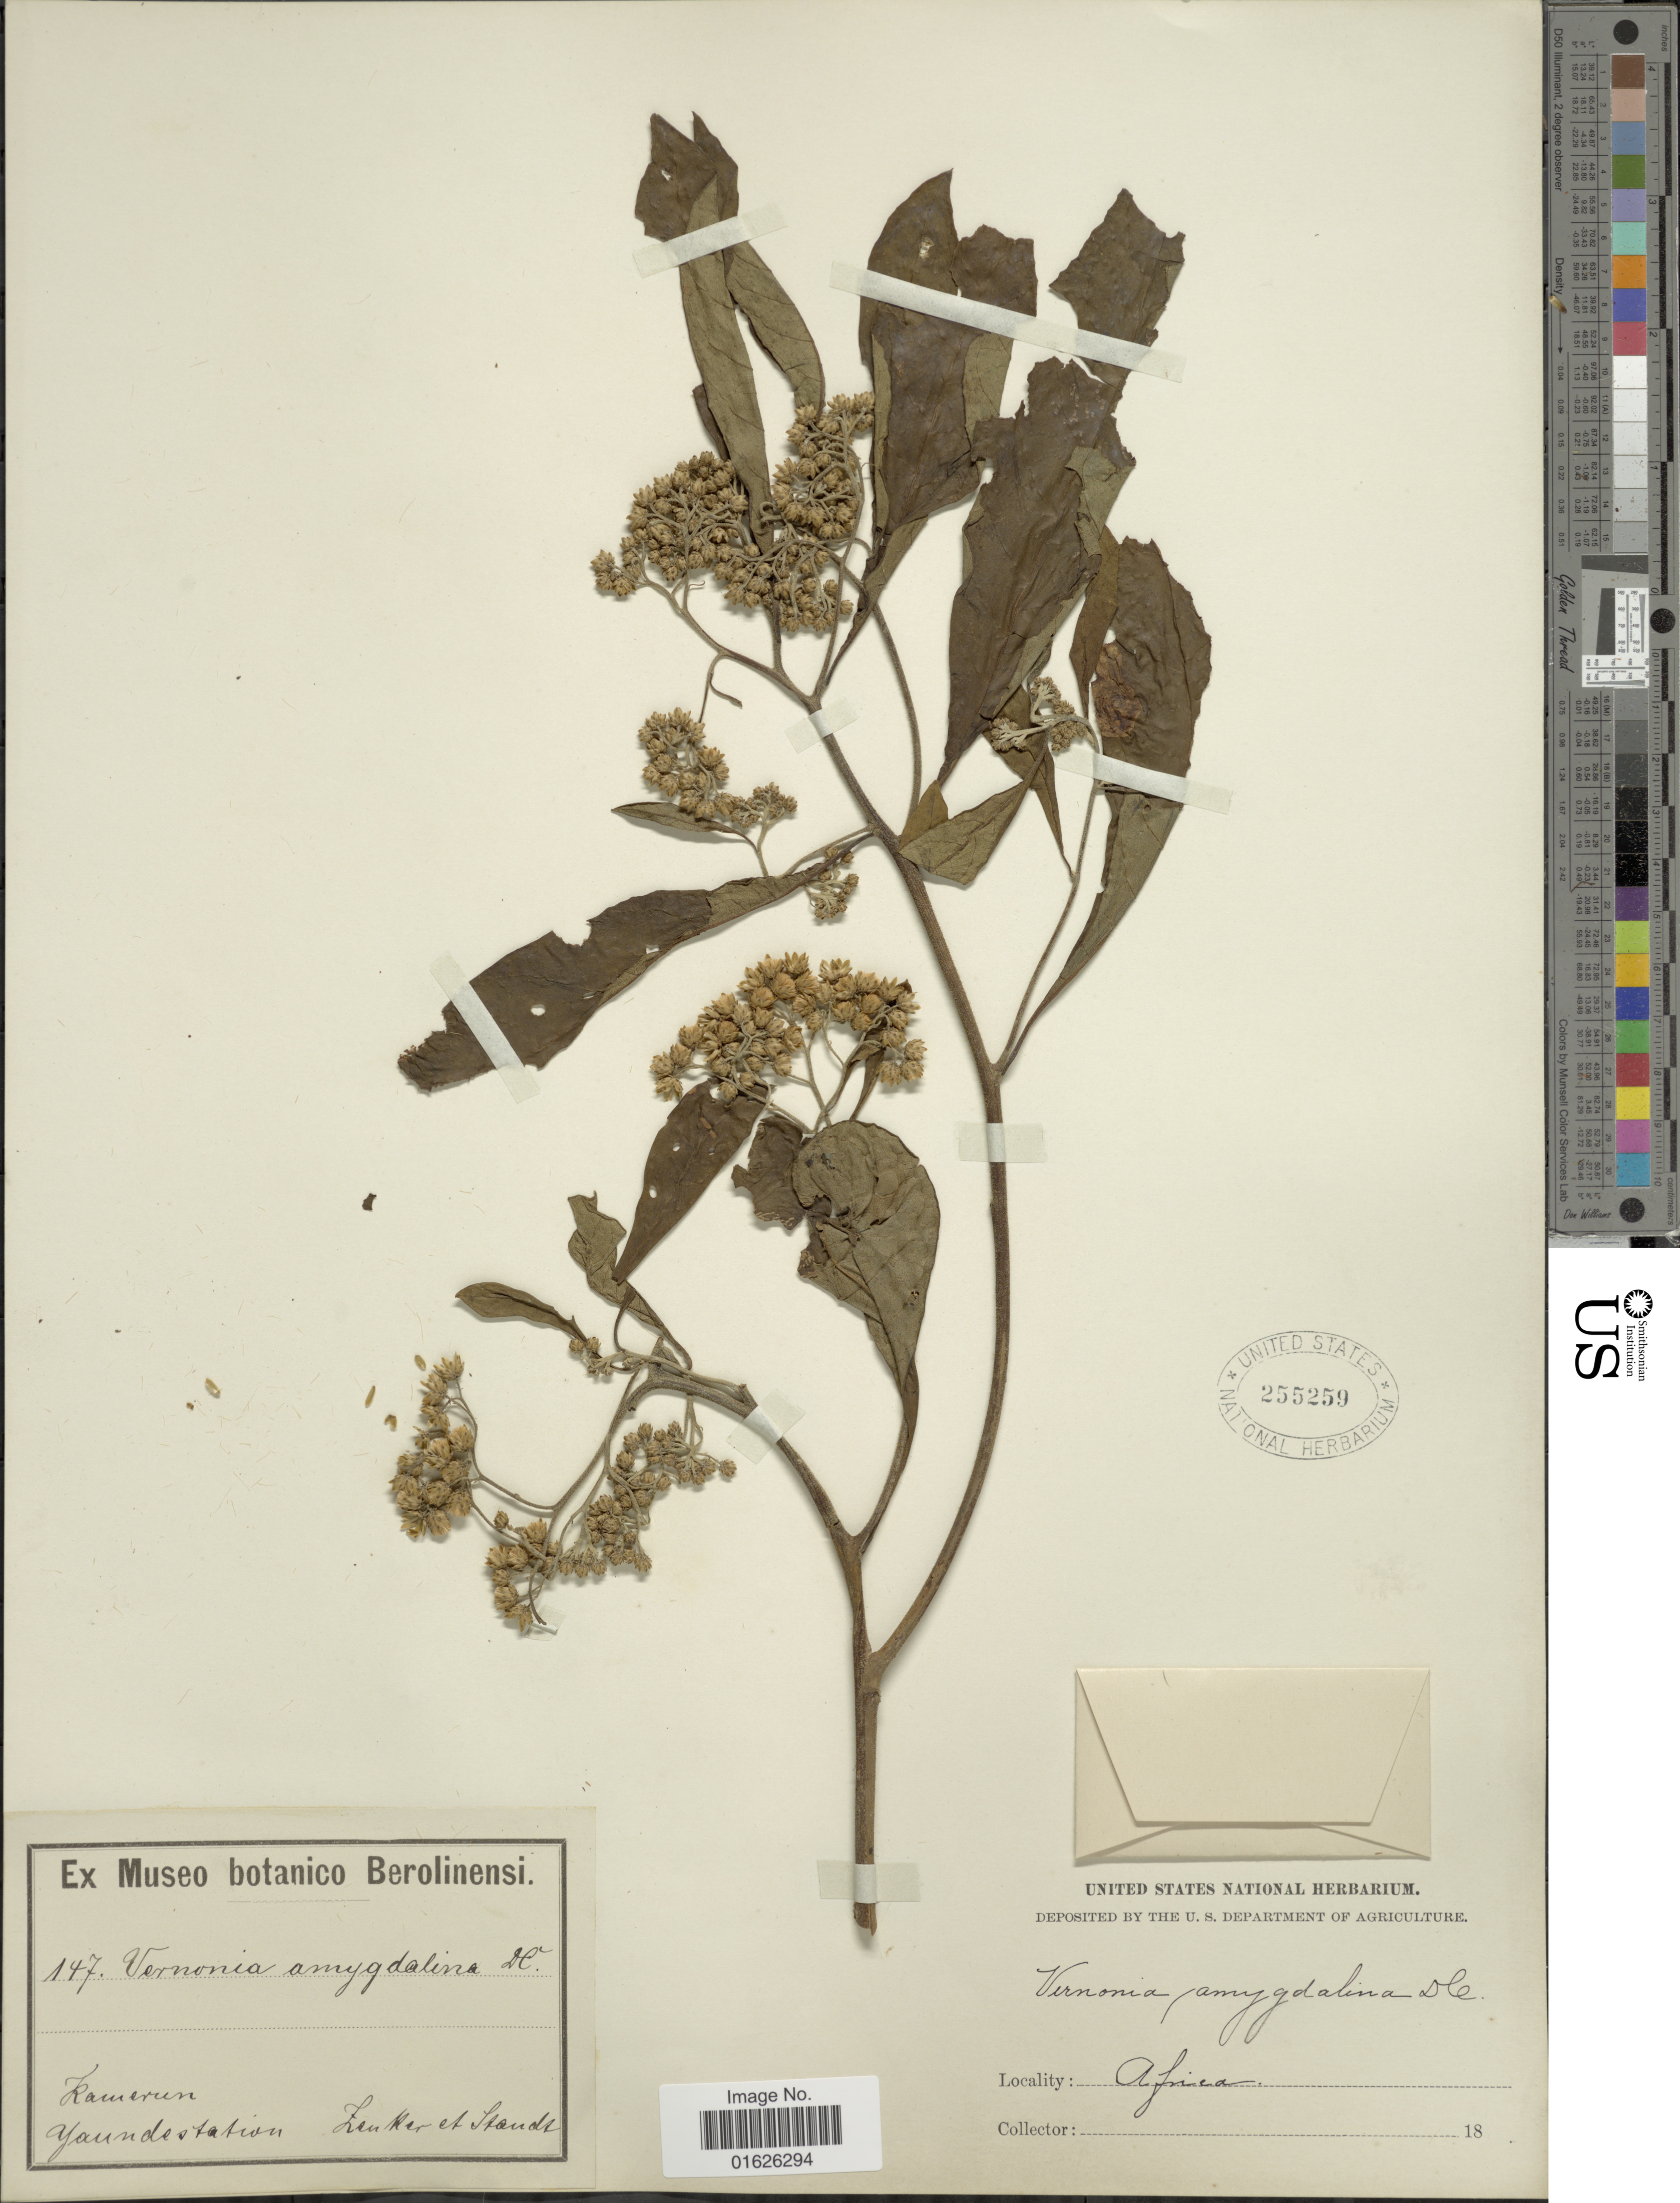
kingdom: Plantae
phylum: Tracheophyta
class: Magnoliopsida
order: Asterales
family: Asteraceae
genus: Gymnanthemum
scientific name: Gymnanthemum amygdalinum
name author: (Delile) Sch. Bip. ex Walp.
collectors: Zenker, -- & -. Staudt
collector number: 147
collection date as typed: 18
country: Cameroon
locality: Kamerun youndestation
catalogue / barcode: US 255259